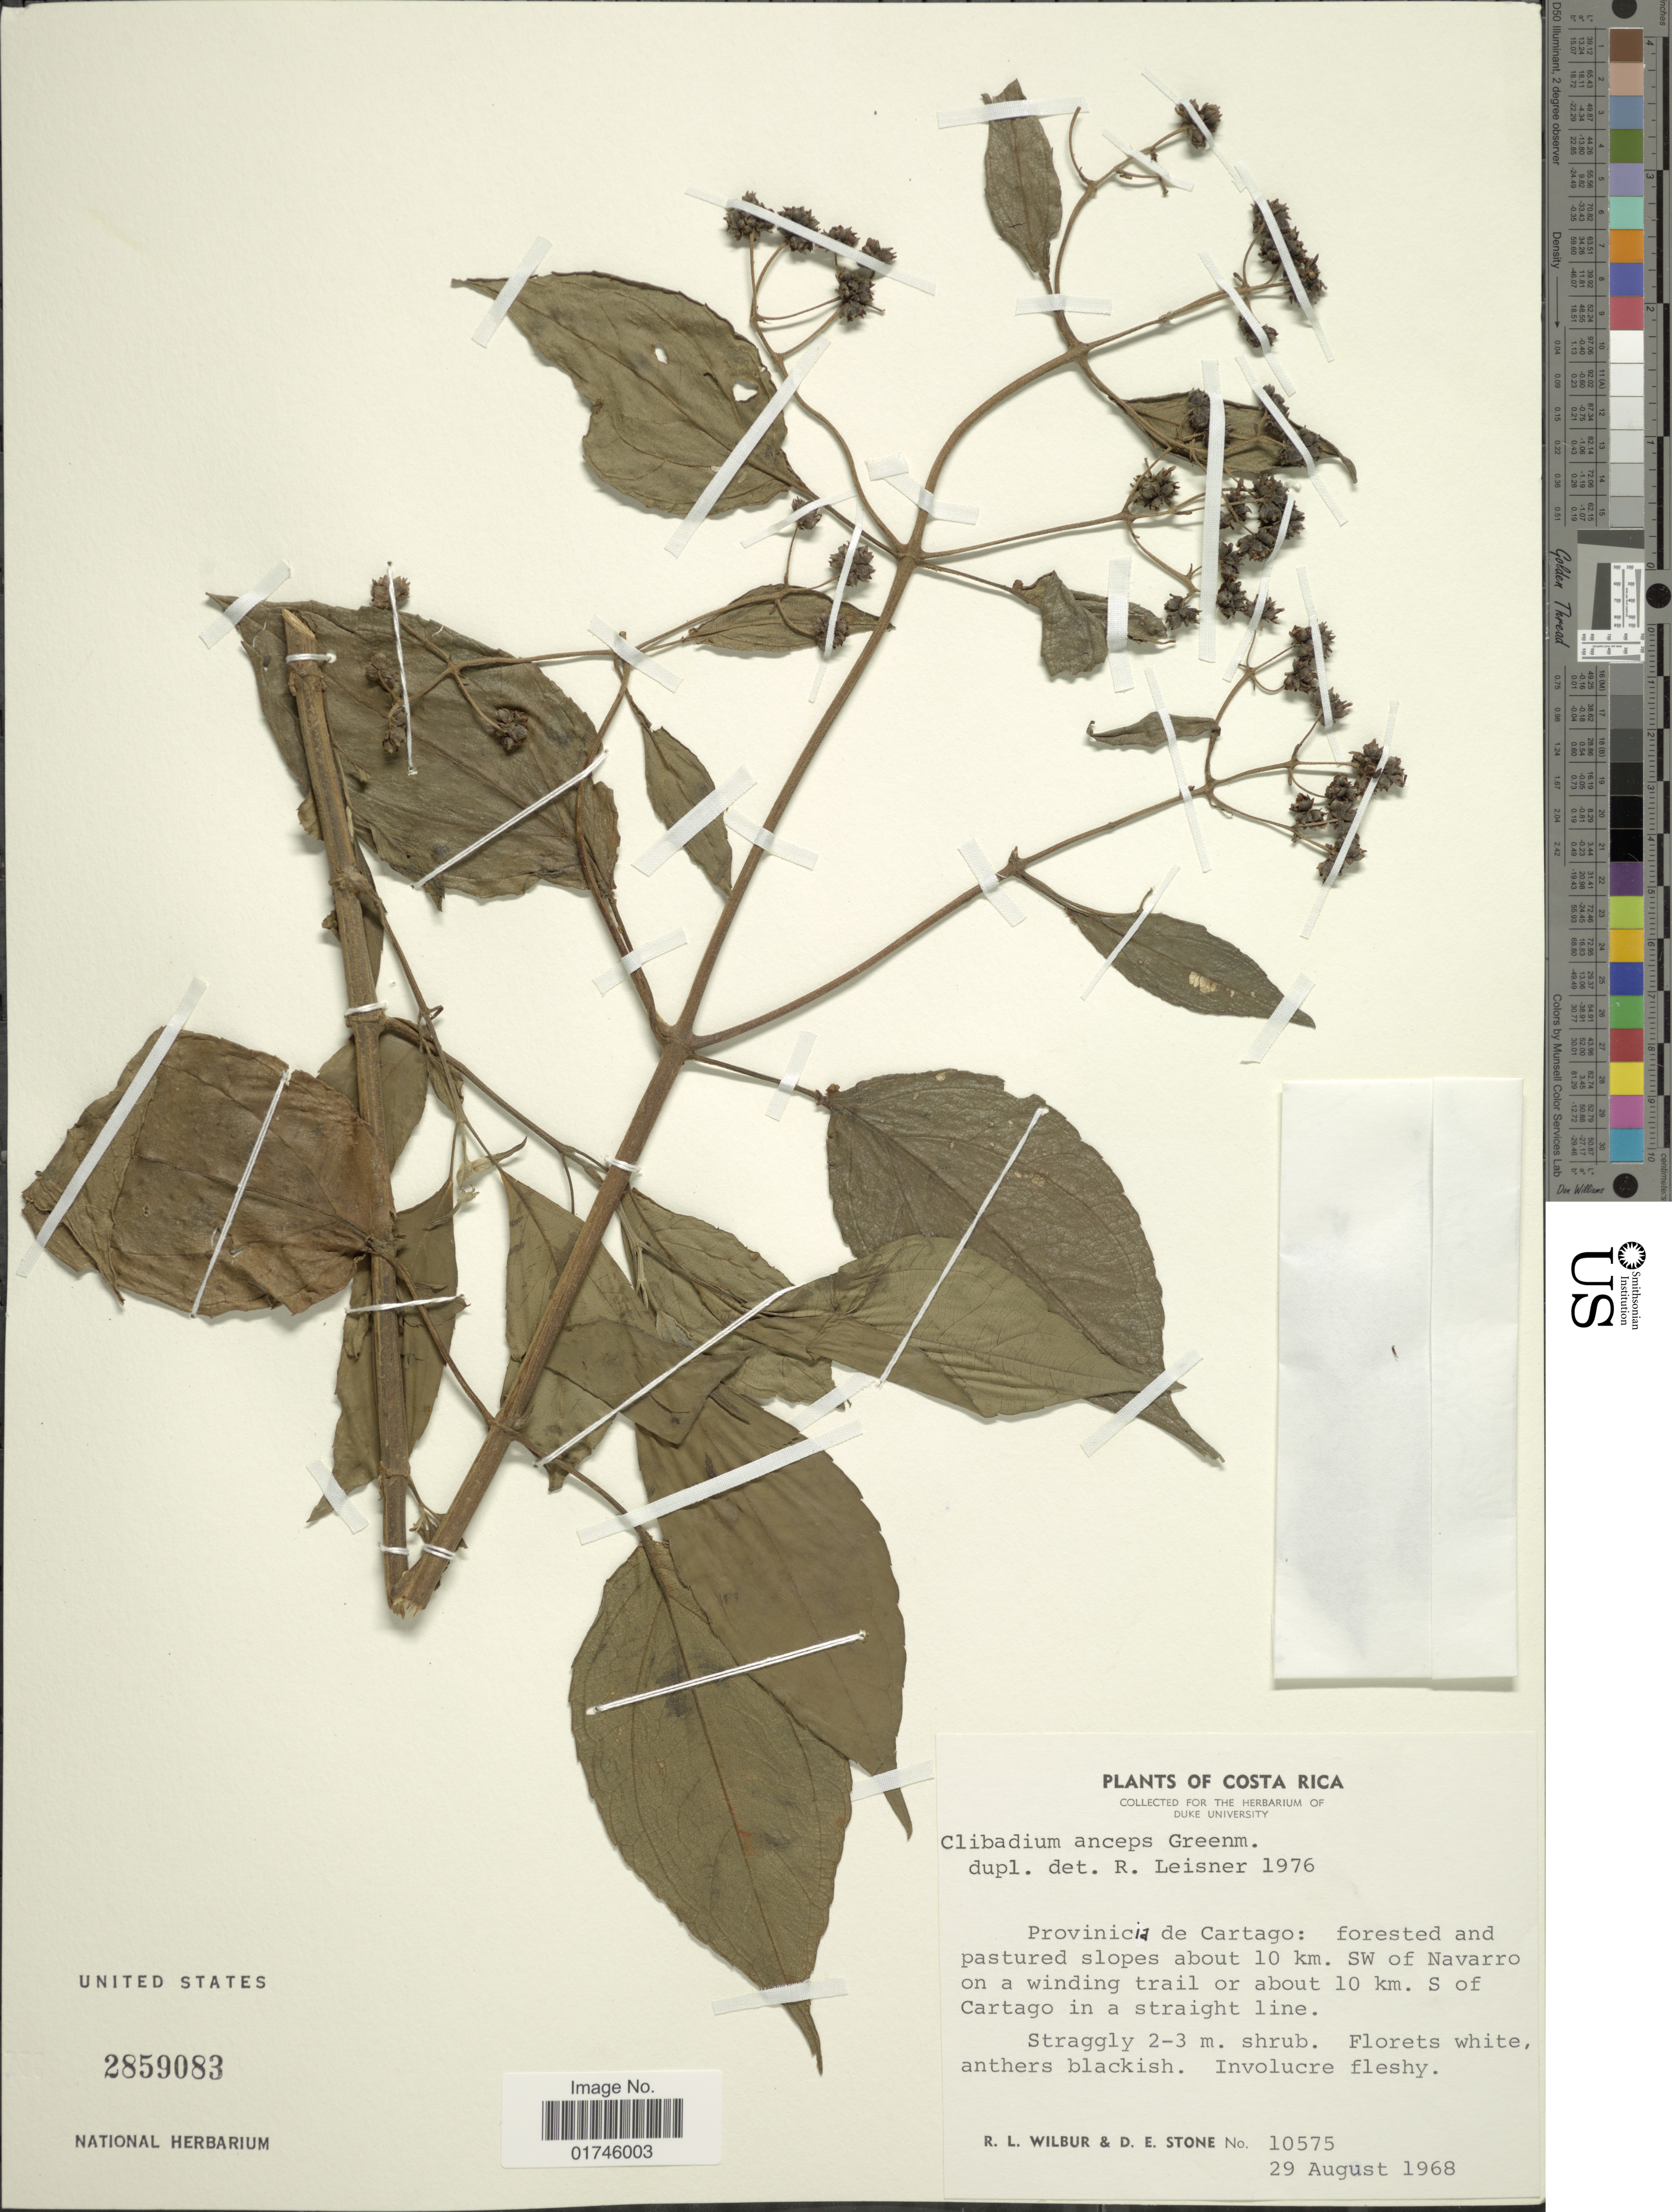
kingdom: Plantae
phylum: Tracheophyta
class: Magnoliopsida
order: Asterales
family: Asteraceae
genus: Clibadium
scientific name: Clibadium anceps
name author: Greenm.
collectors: R. L. Wilbur & D. E. Stone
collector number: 10575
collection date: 1968-08-29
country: Costa Rica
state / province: Cartago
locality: Provincia de Cartago: forested and pastured slopes about 10 km. SW of Navarro on a winding trail or about 10 km. S of Cartago in a straight lime.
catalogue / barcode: US 2859083